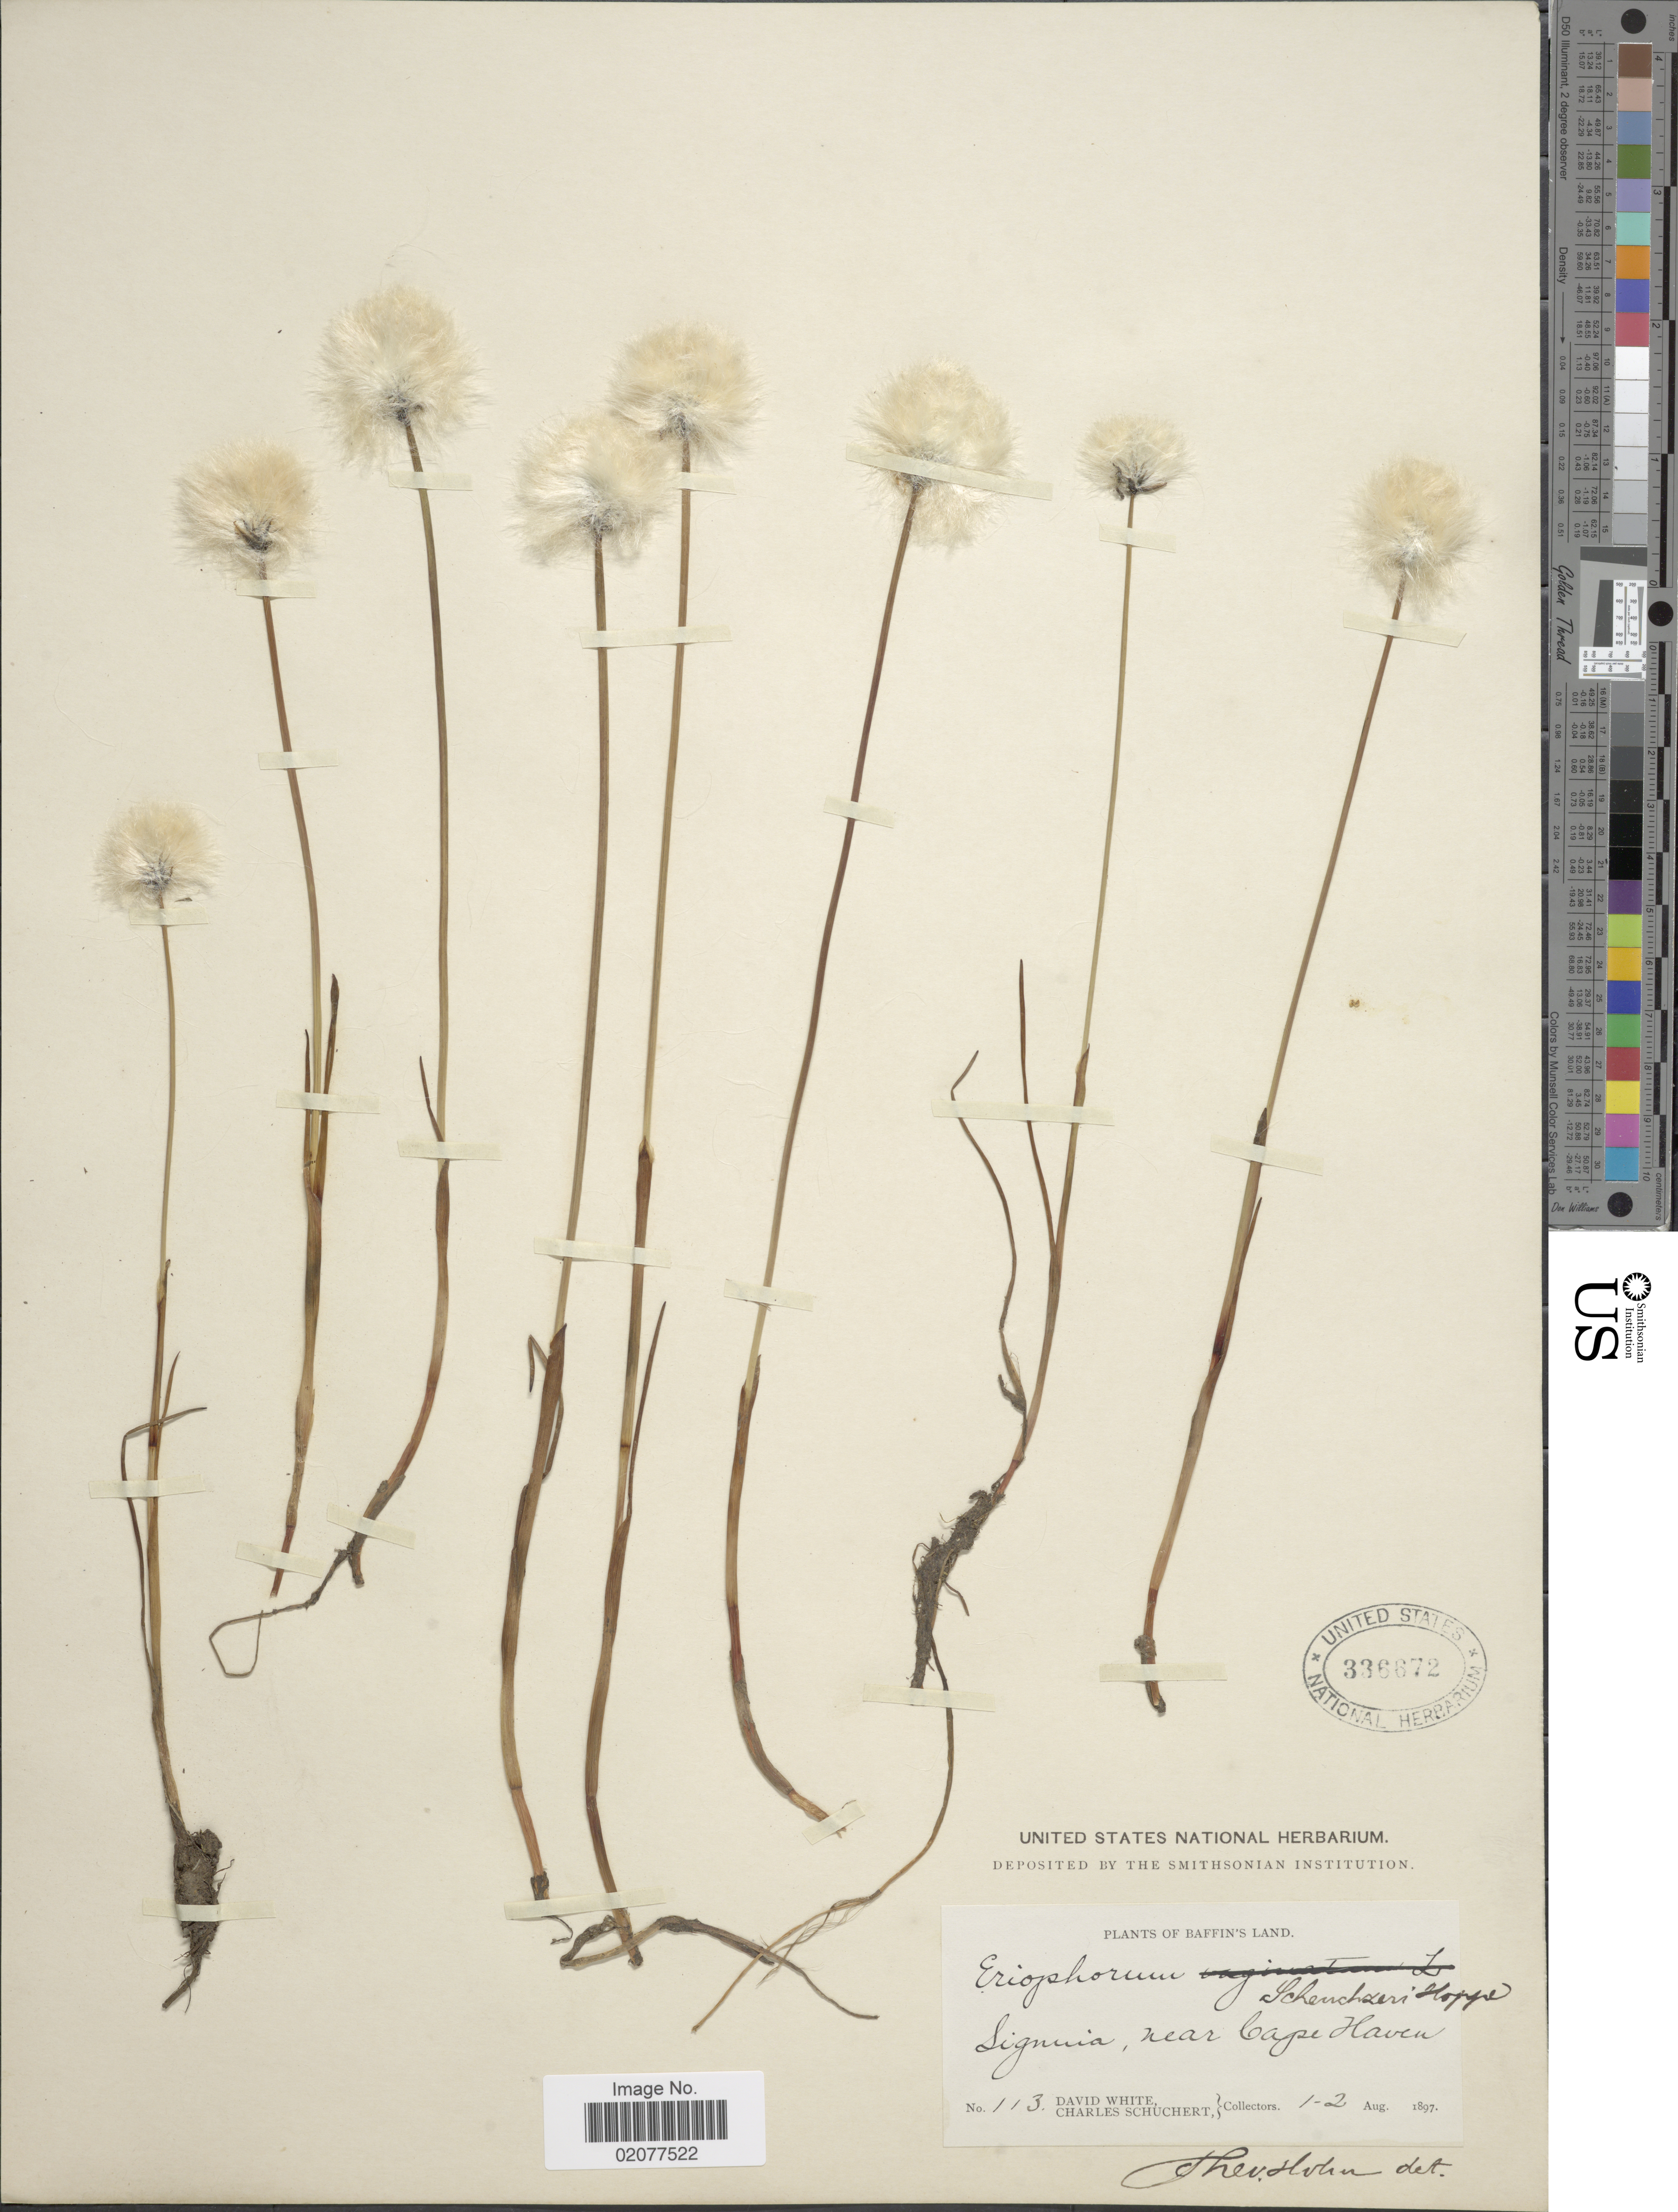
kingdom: Plantae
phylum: Tracheophyta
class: Liliopsida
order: Poales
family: Cyperaceae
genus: Eriophorum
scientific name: Eriophorum scheuchzeri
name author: Hoppe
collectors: D. White & C. Schuchert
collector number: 113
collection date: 1897-08-01/1897-08-02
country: Canada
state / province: Nunavut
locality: Baffin's Land, Signuia, near Cape Haven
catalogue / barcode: US 336672